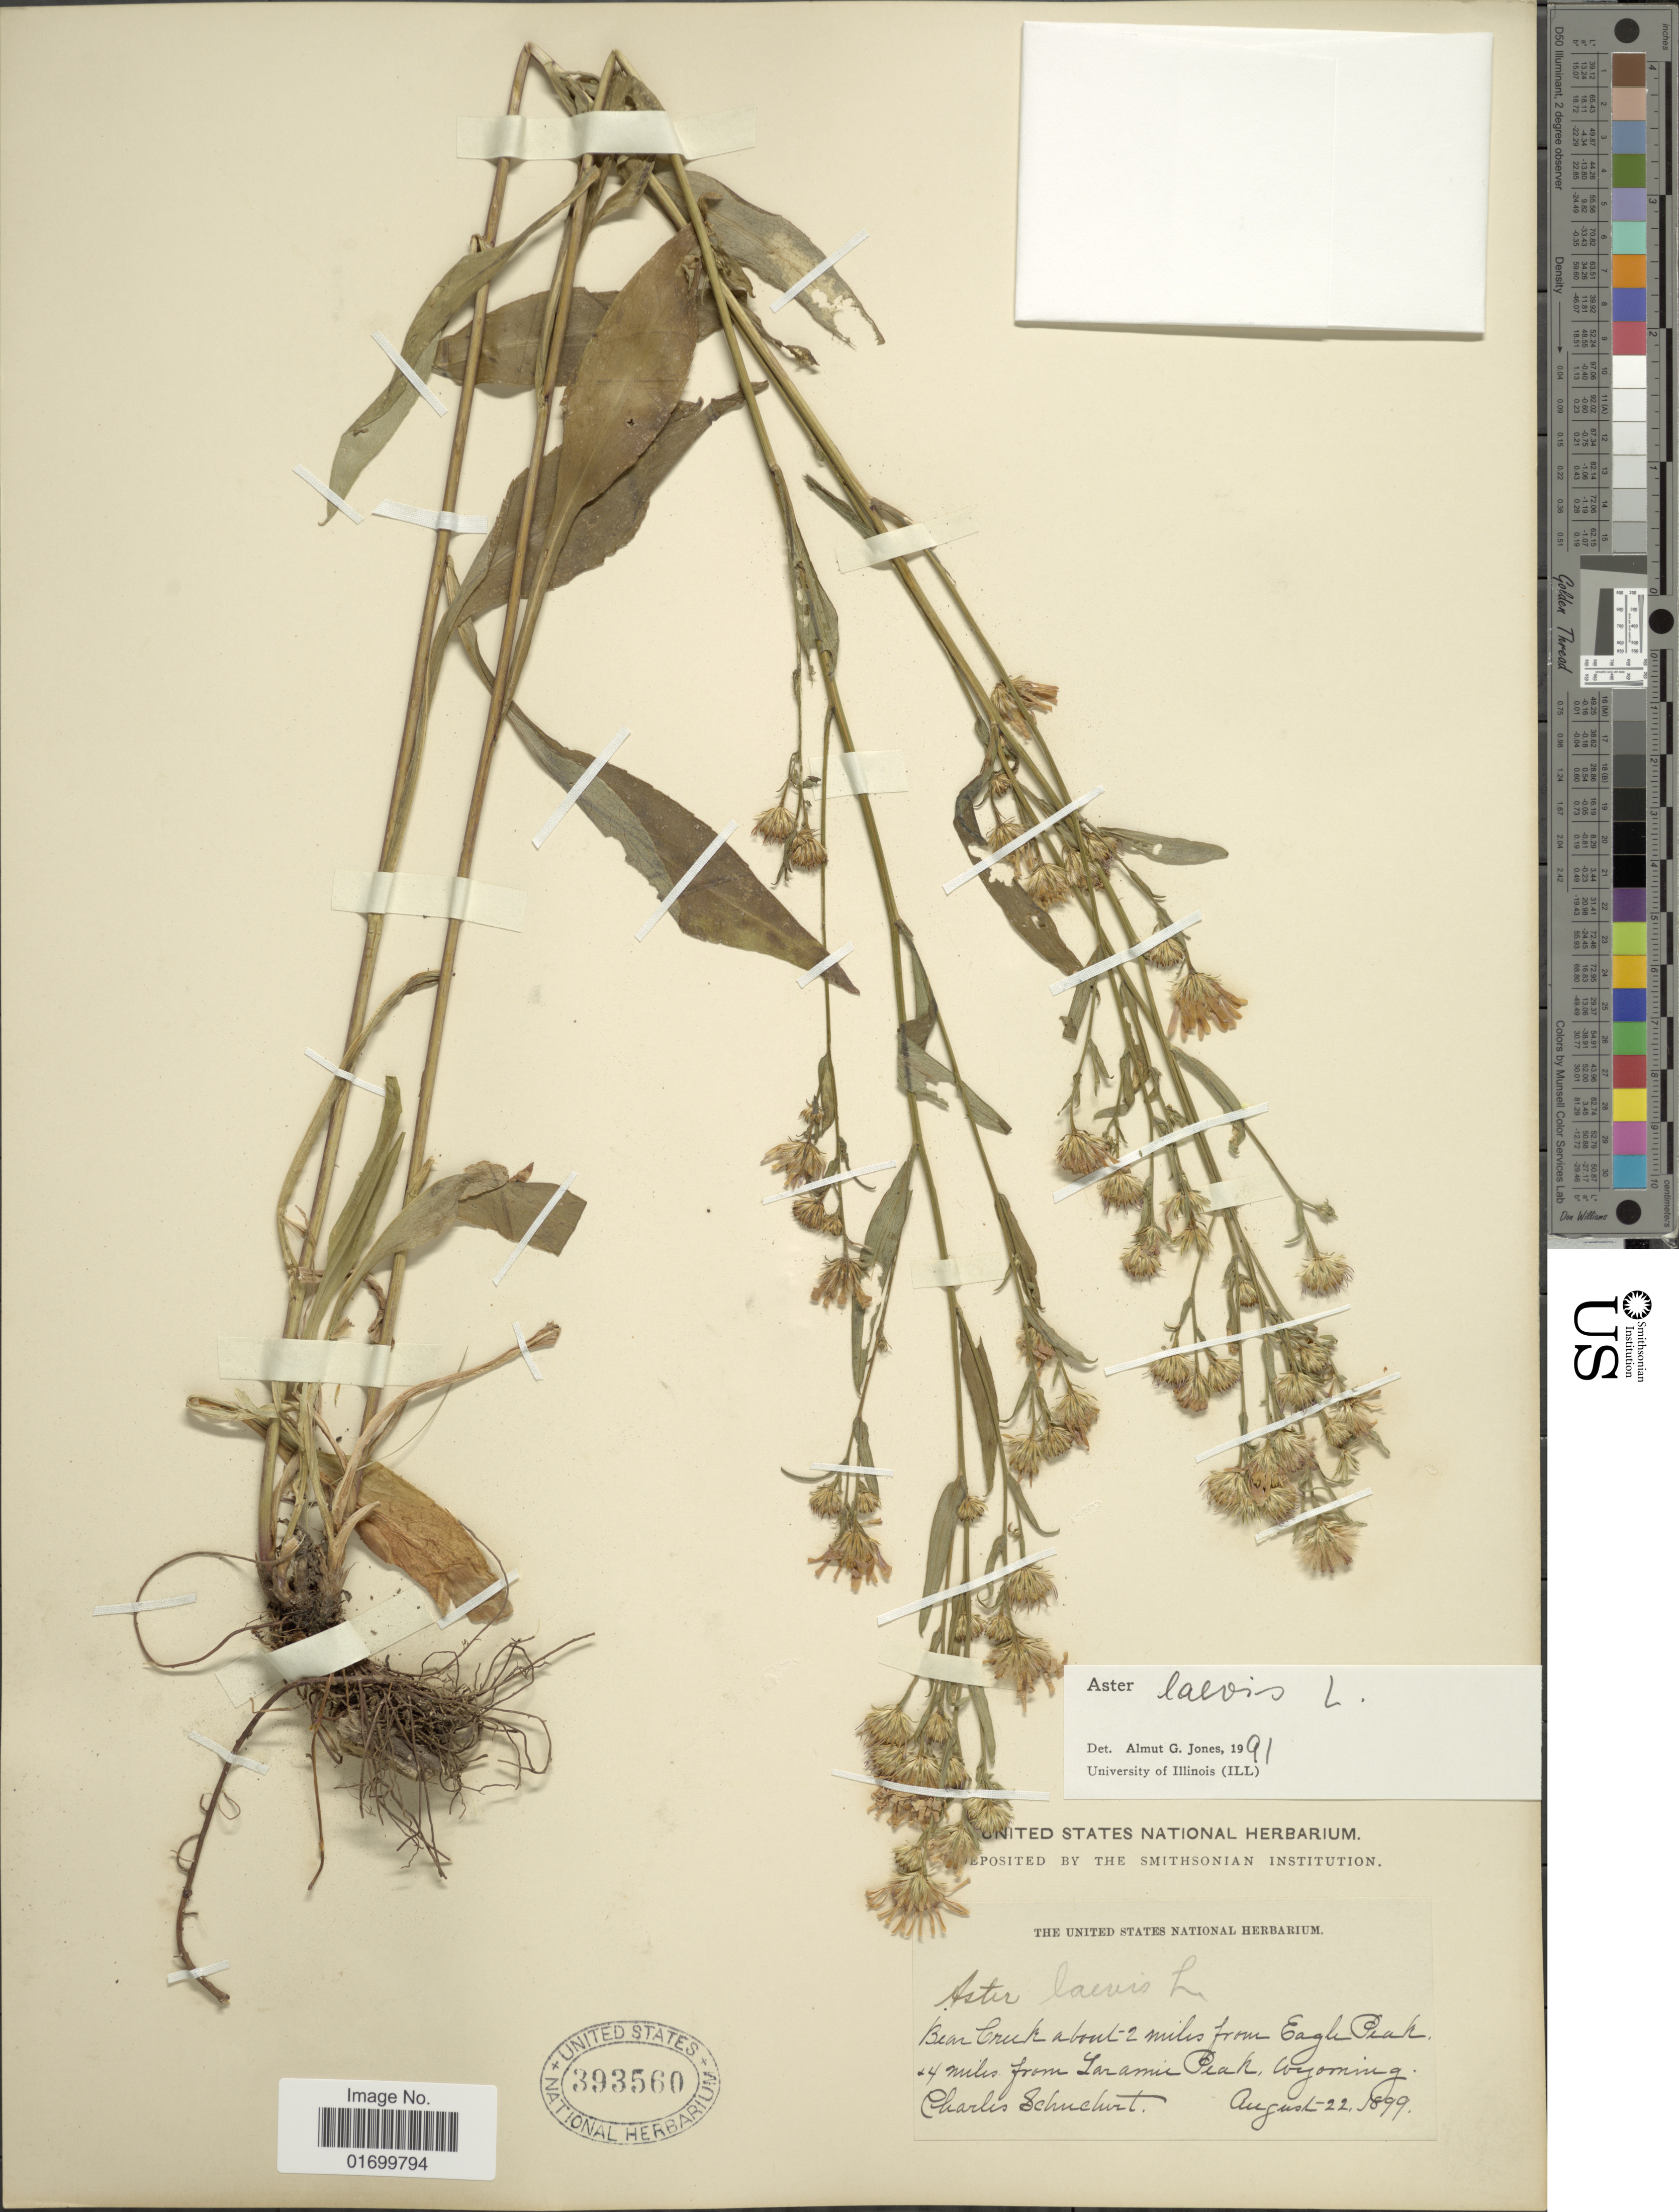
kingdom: Plantae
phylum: Tracheophyta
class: Magnoliopsida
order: Asterales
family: Asteraceae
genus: Symphyotrichum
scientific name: Symphyotrichum laeve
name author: (L.) Á. Löve & D. Löve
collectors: C. Schuchert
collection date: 1899-08-22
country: United States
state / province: Wyoming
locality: Bear Creek about 2 miles from Eagle Peak 24 miles from Larami Peak.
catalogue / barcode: US 393560